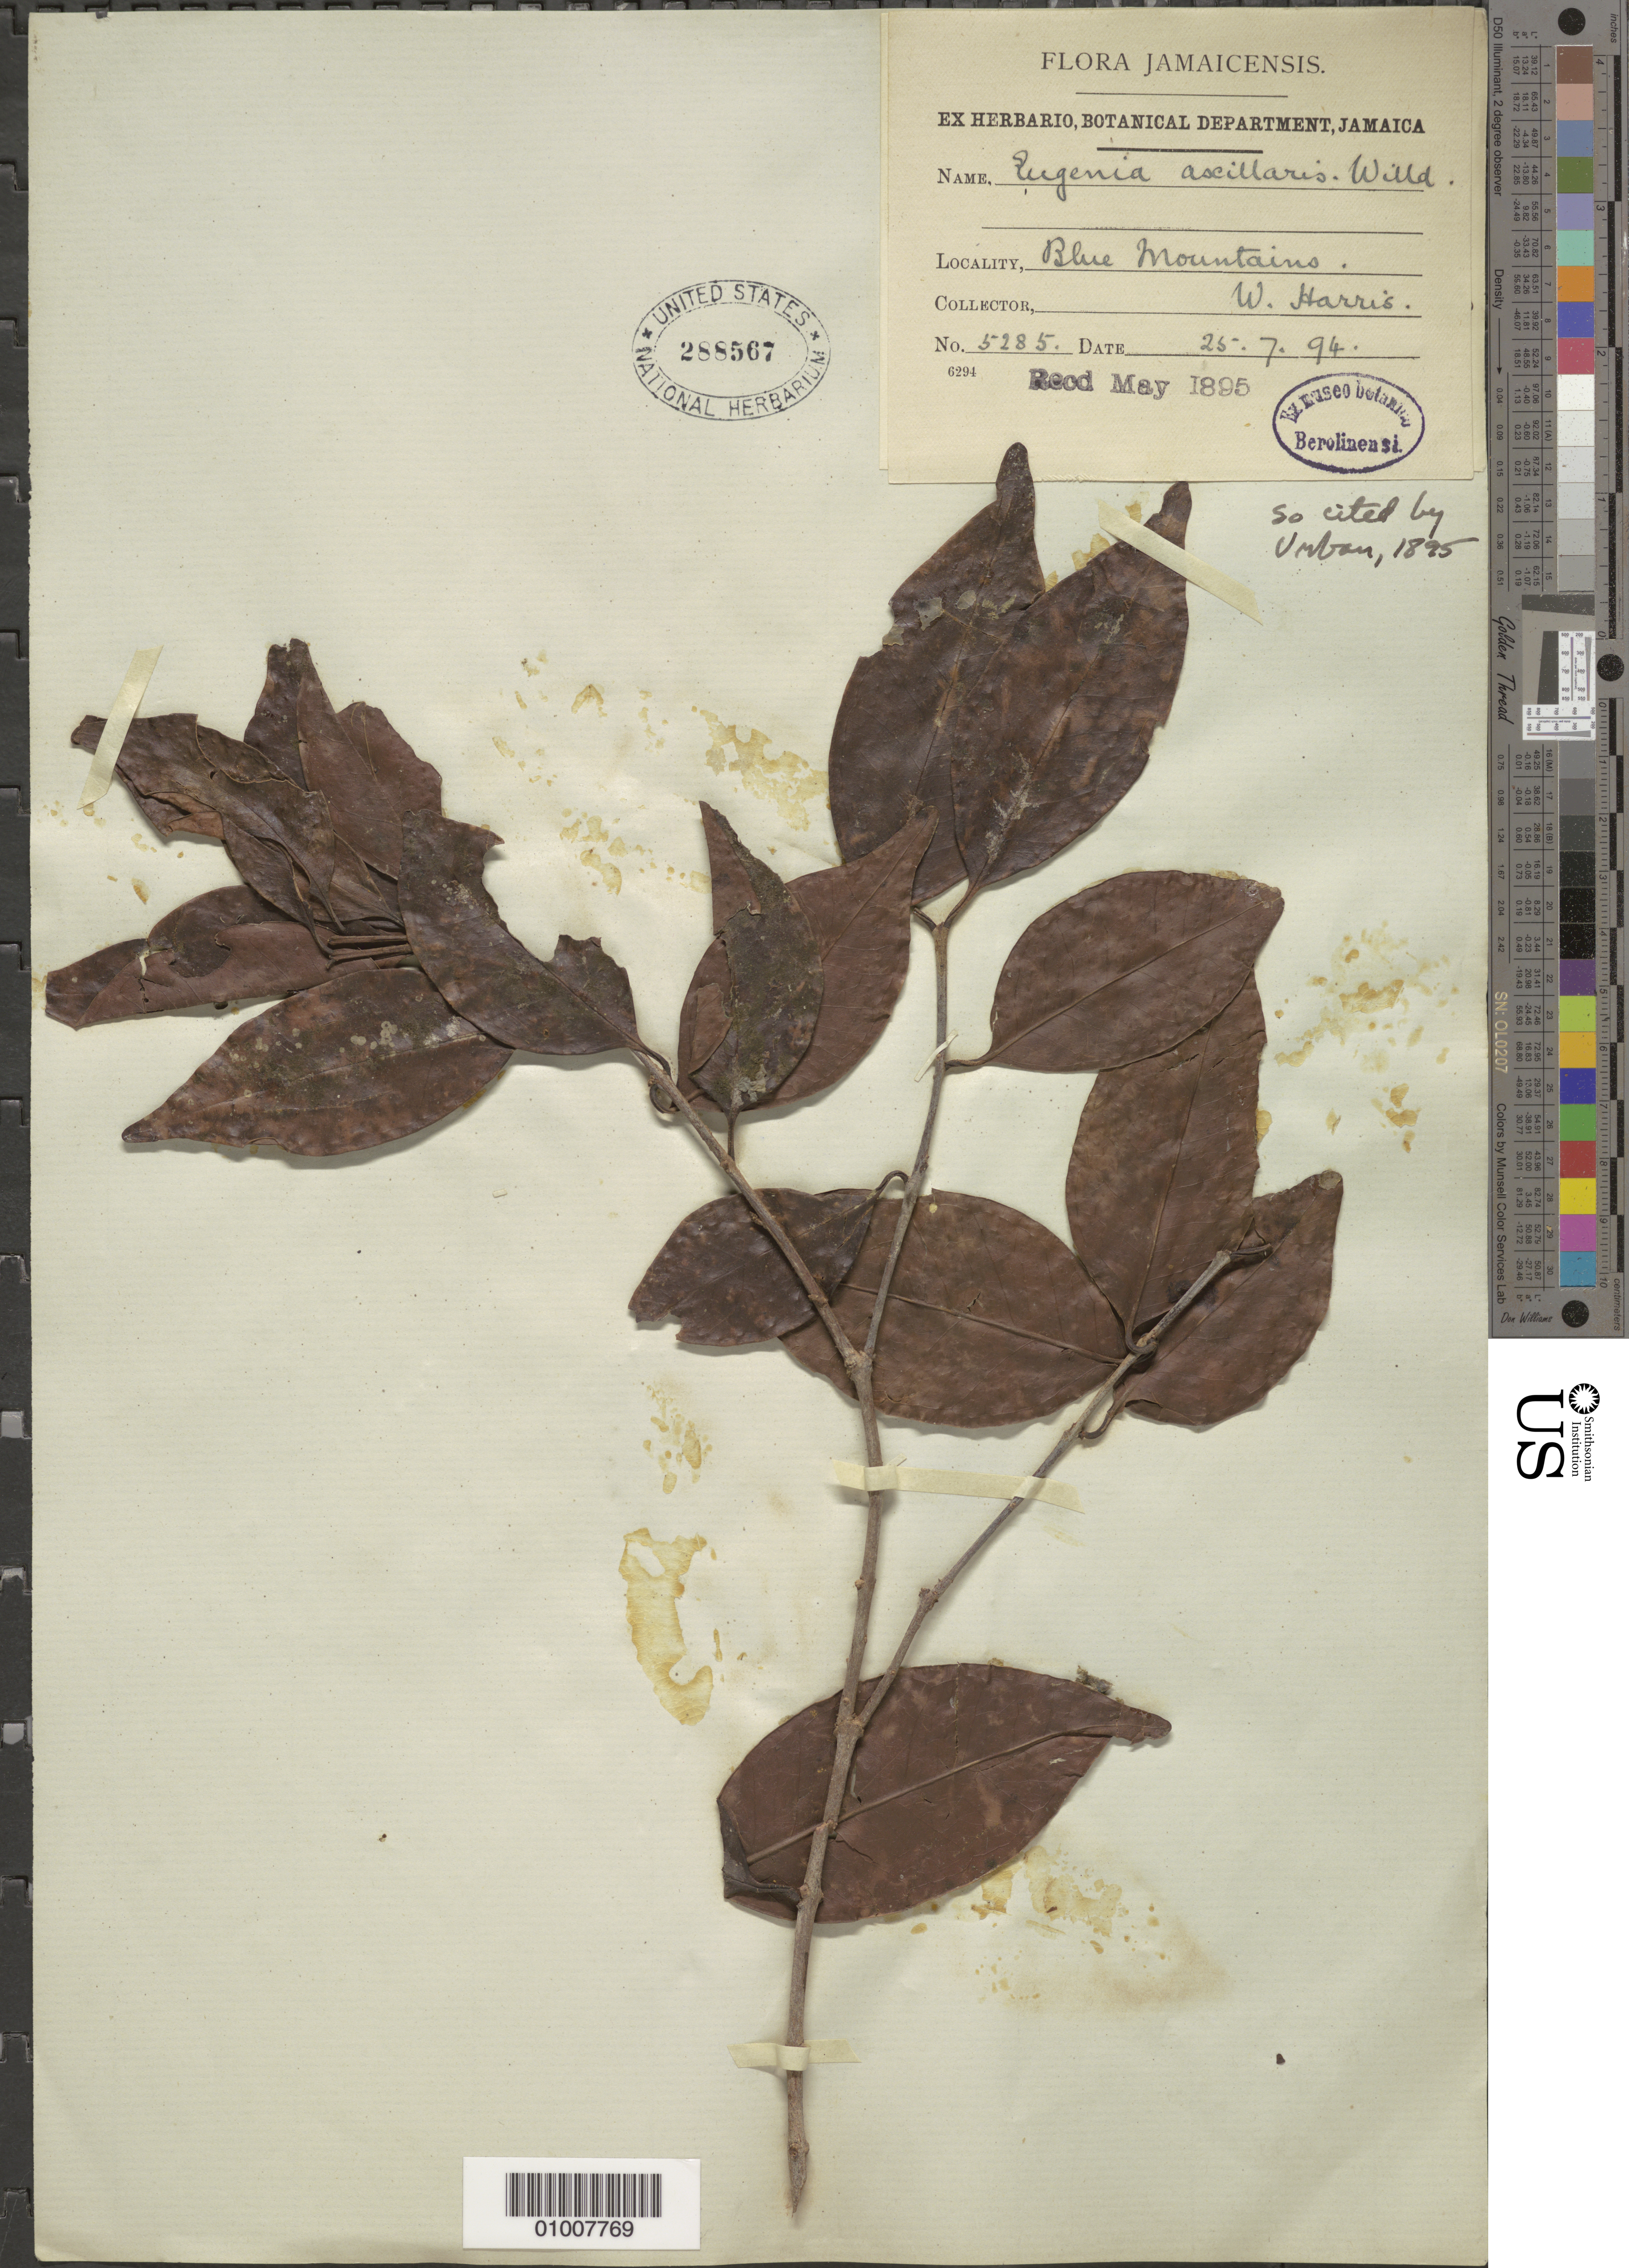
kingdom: Plantae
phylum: Tracheophyta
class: Magnoliopsida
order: Myrtales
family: Myrtaceae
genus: Eugenia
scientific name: Eugenia axillaris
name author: (Sw.) Willd.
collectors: W. Harris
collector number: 5285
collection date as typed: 25 Jul 1894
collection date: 1894-07-25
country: Jamaica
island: Jamaica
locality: Blue Mountains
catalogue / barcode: US 288567